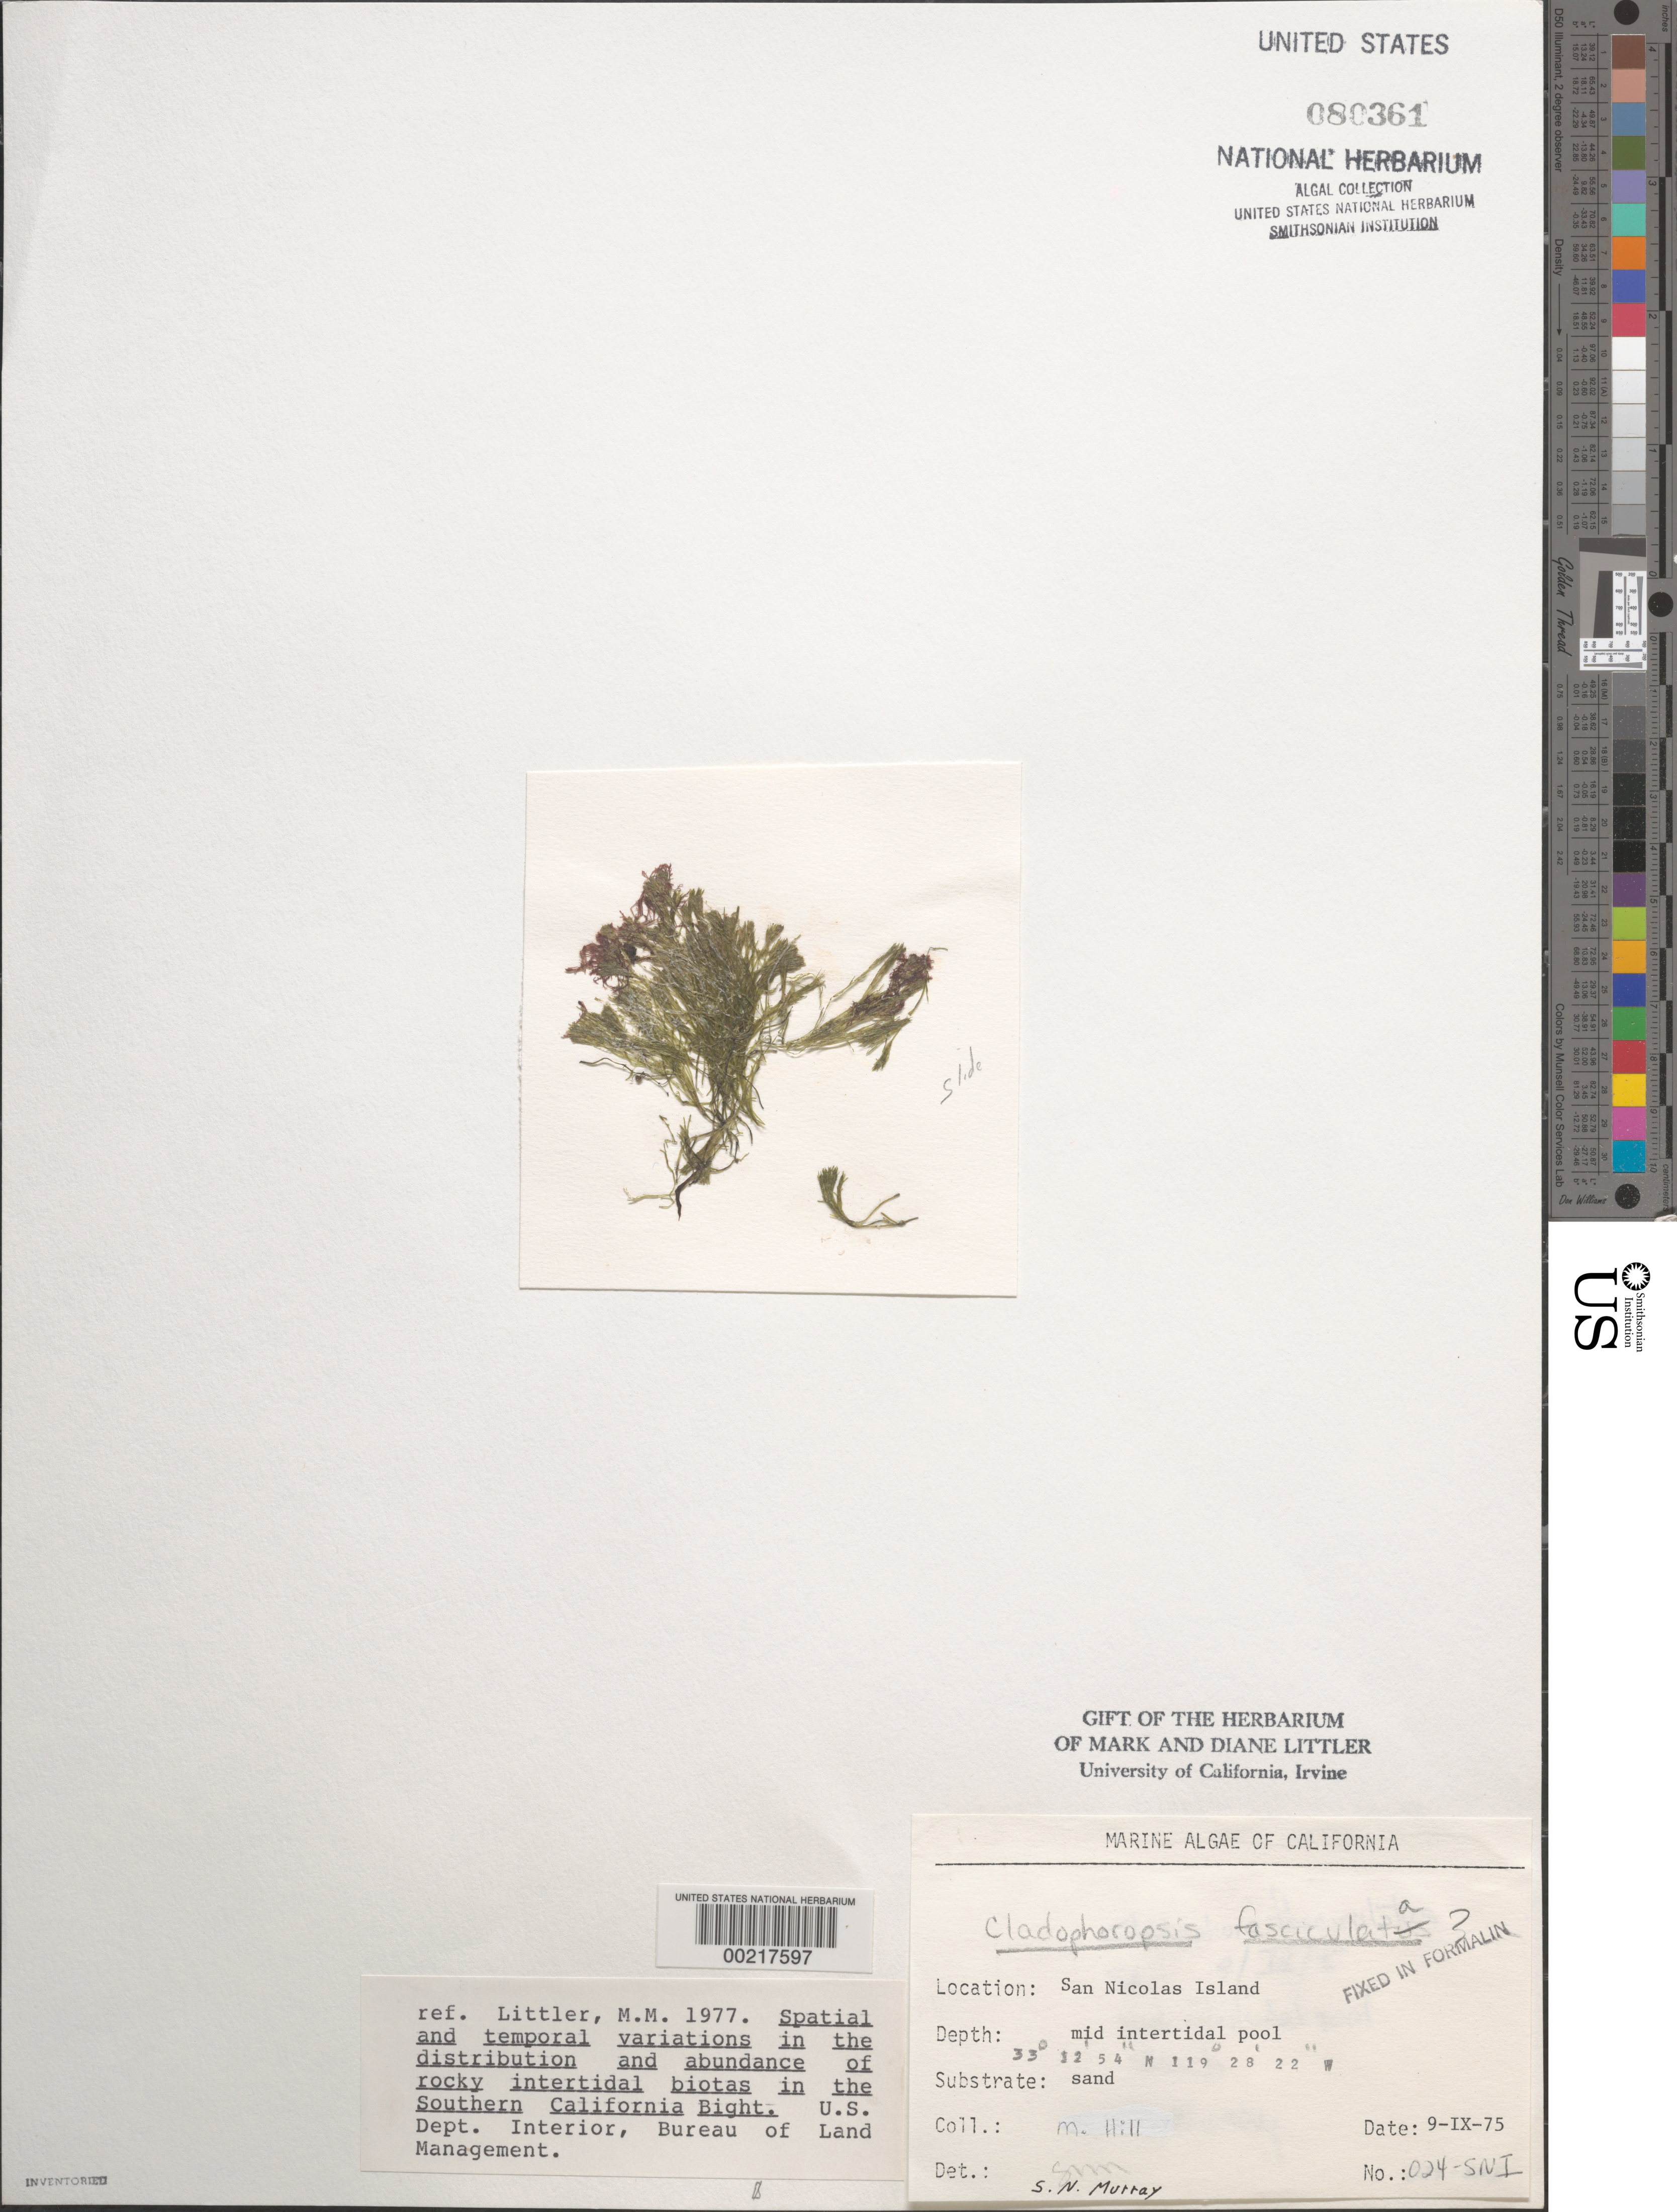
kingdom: Plantae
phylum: Chlorophyta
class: Ulvophyceae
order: Siphonocladales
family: Boodleaceae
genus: Cladophoropsis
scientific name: Cladophoropsis fasciculata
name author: (Kjellm.) N.Wille in Engl. & Prantl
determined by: Murray, S. N.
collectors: M. Hill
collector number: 024-sni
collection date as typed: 09 Sep 1975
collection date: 1975-09-09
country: United States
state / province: California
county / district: Ventura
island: San Nicolas Island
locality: Dutch Harbor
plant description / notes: BLM-SOCALBIGHT Rocky Intertidal Survey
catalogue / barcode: US 80361